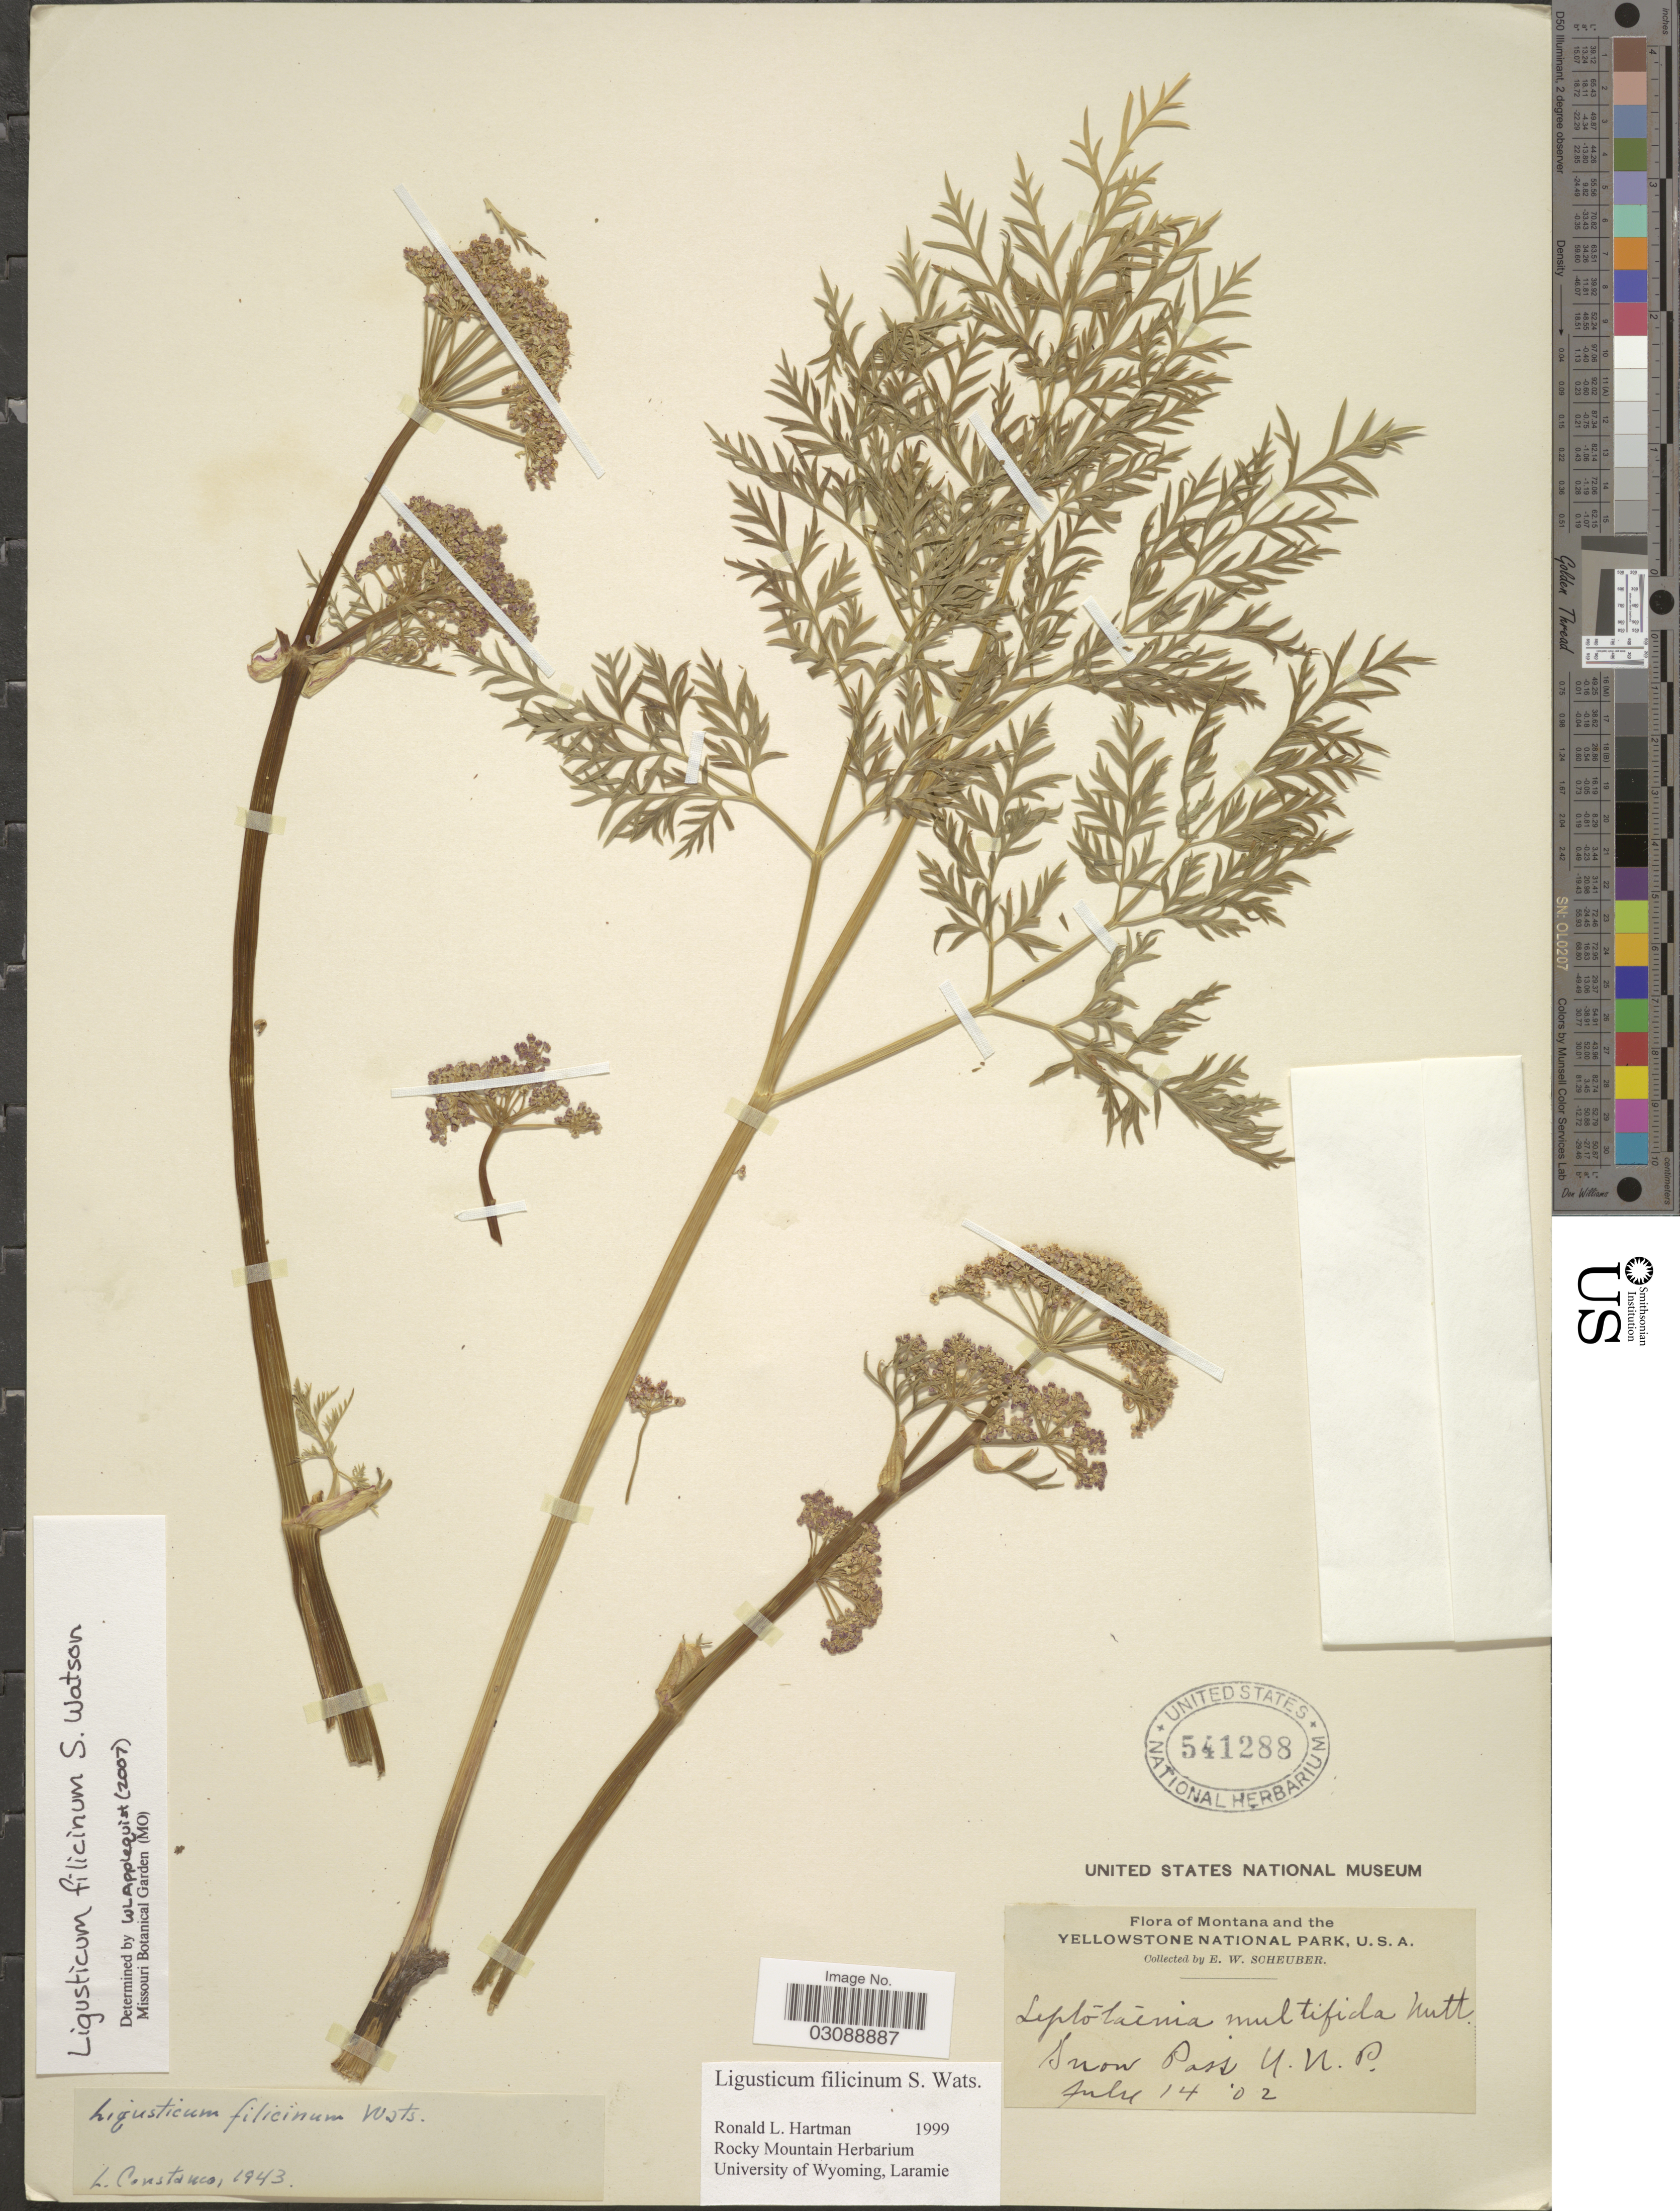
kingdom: Plantae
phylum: Tracheophyta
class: Magnoliopsida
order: Apiales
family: Apiaceae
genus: Ligusticum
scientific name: Ligusticum filicinum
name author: S. Watson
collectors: E. Scheuber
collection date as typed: Transcribed d/m/y: 14/7/2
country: United States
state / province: Montana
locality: Yellowstone National Park. Snow Pass U.N.P.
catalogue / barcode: US 541288